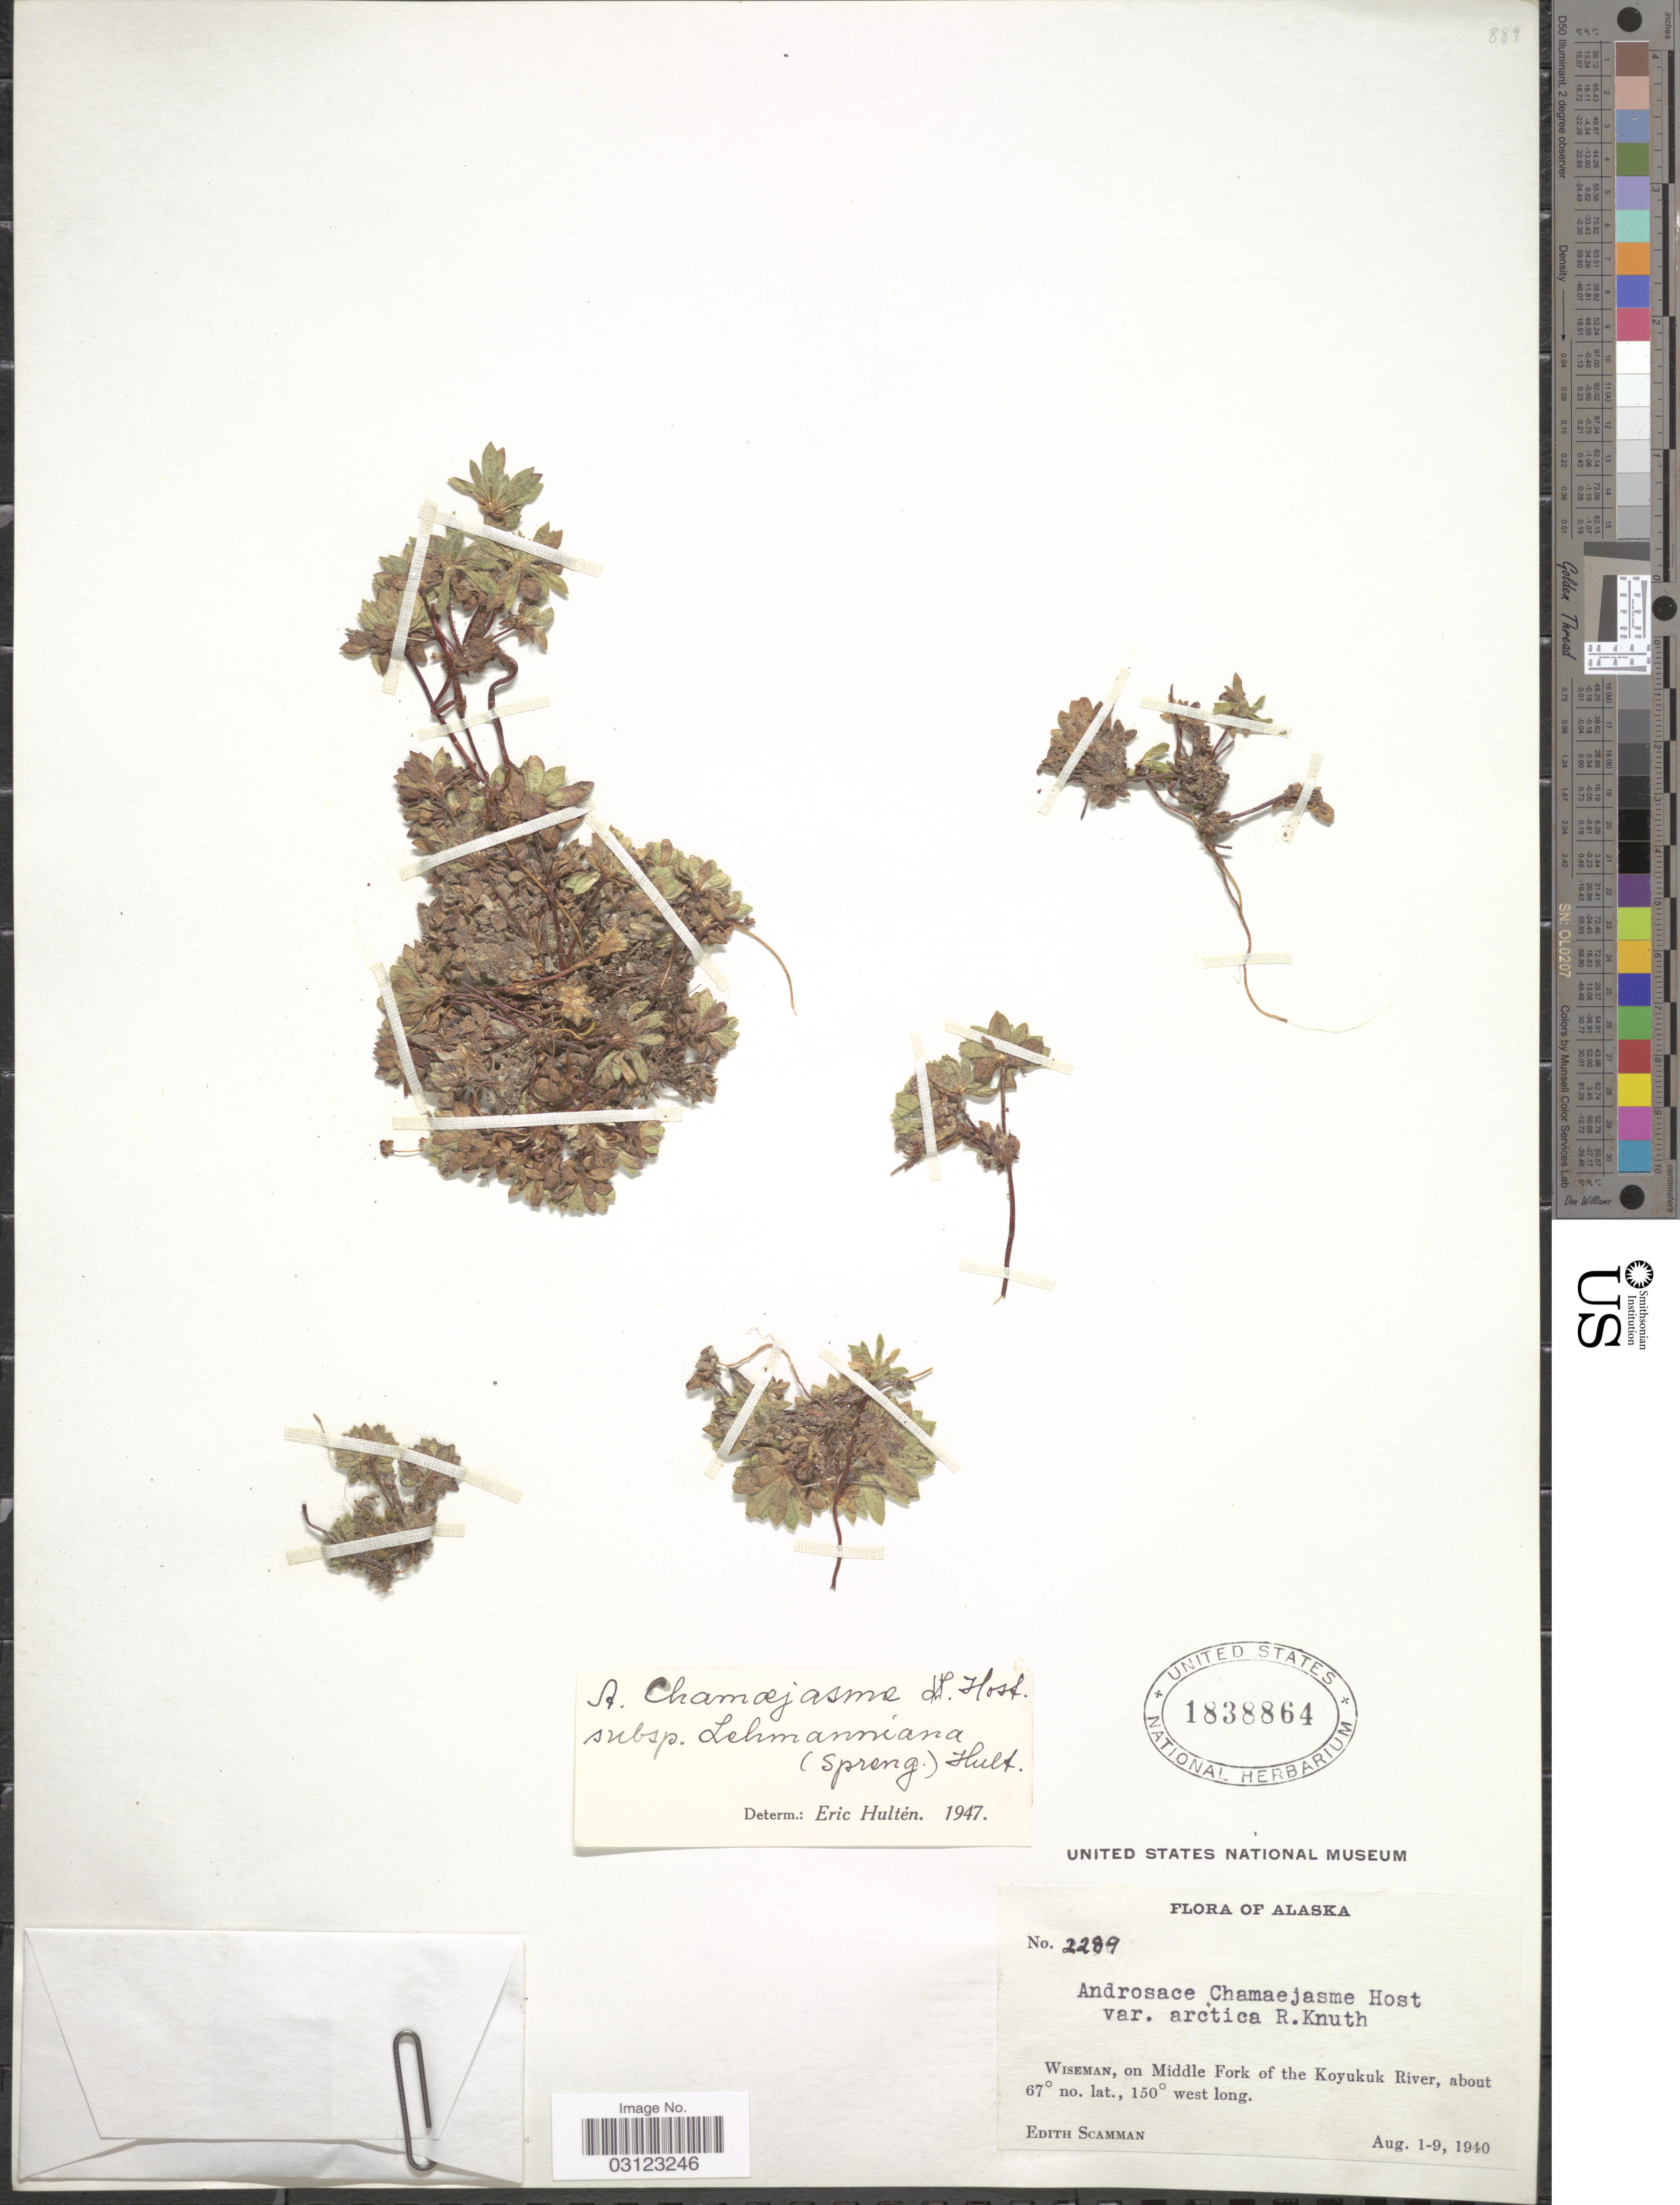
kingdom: Plantae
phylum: Tracheophyta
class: Magnoliopsida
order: Ericales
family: Primulaceae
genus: Androsace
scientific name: Androsace chamaejasme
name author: Wulfen ex Host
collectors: E. Scamman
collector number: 2289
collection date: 1940-08-01/1940-08-09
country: United States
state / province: Alaska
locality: Wiseman, on Middle Fork of the Koyukuk River.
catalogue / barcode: US 1838864